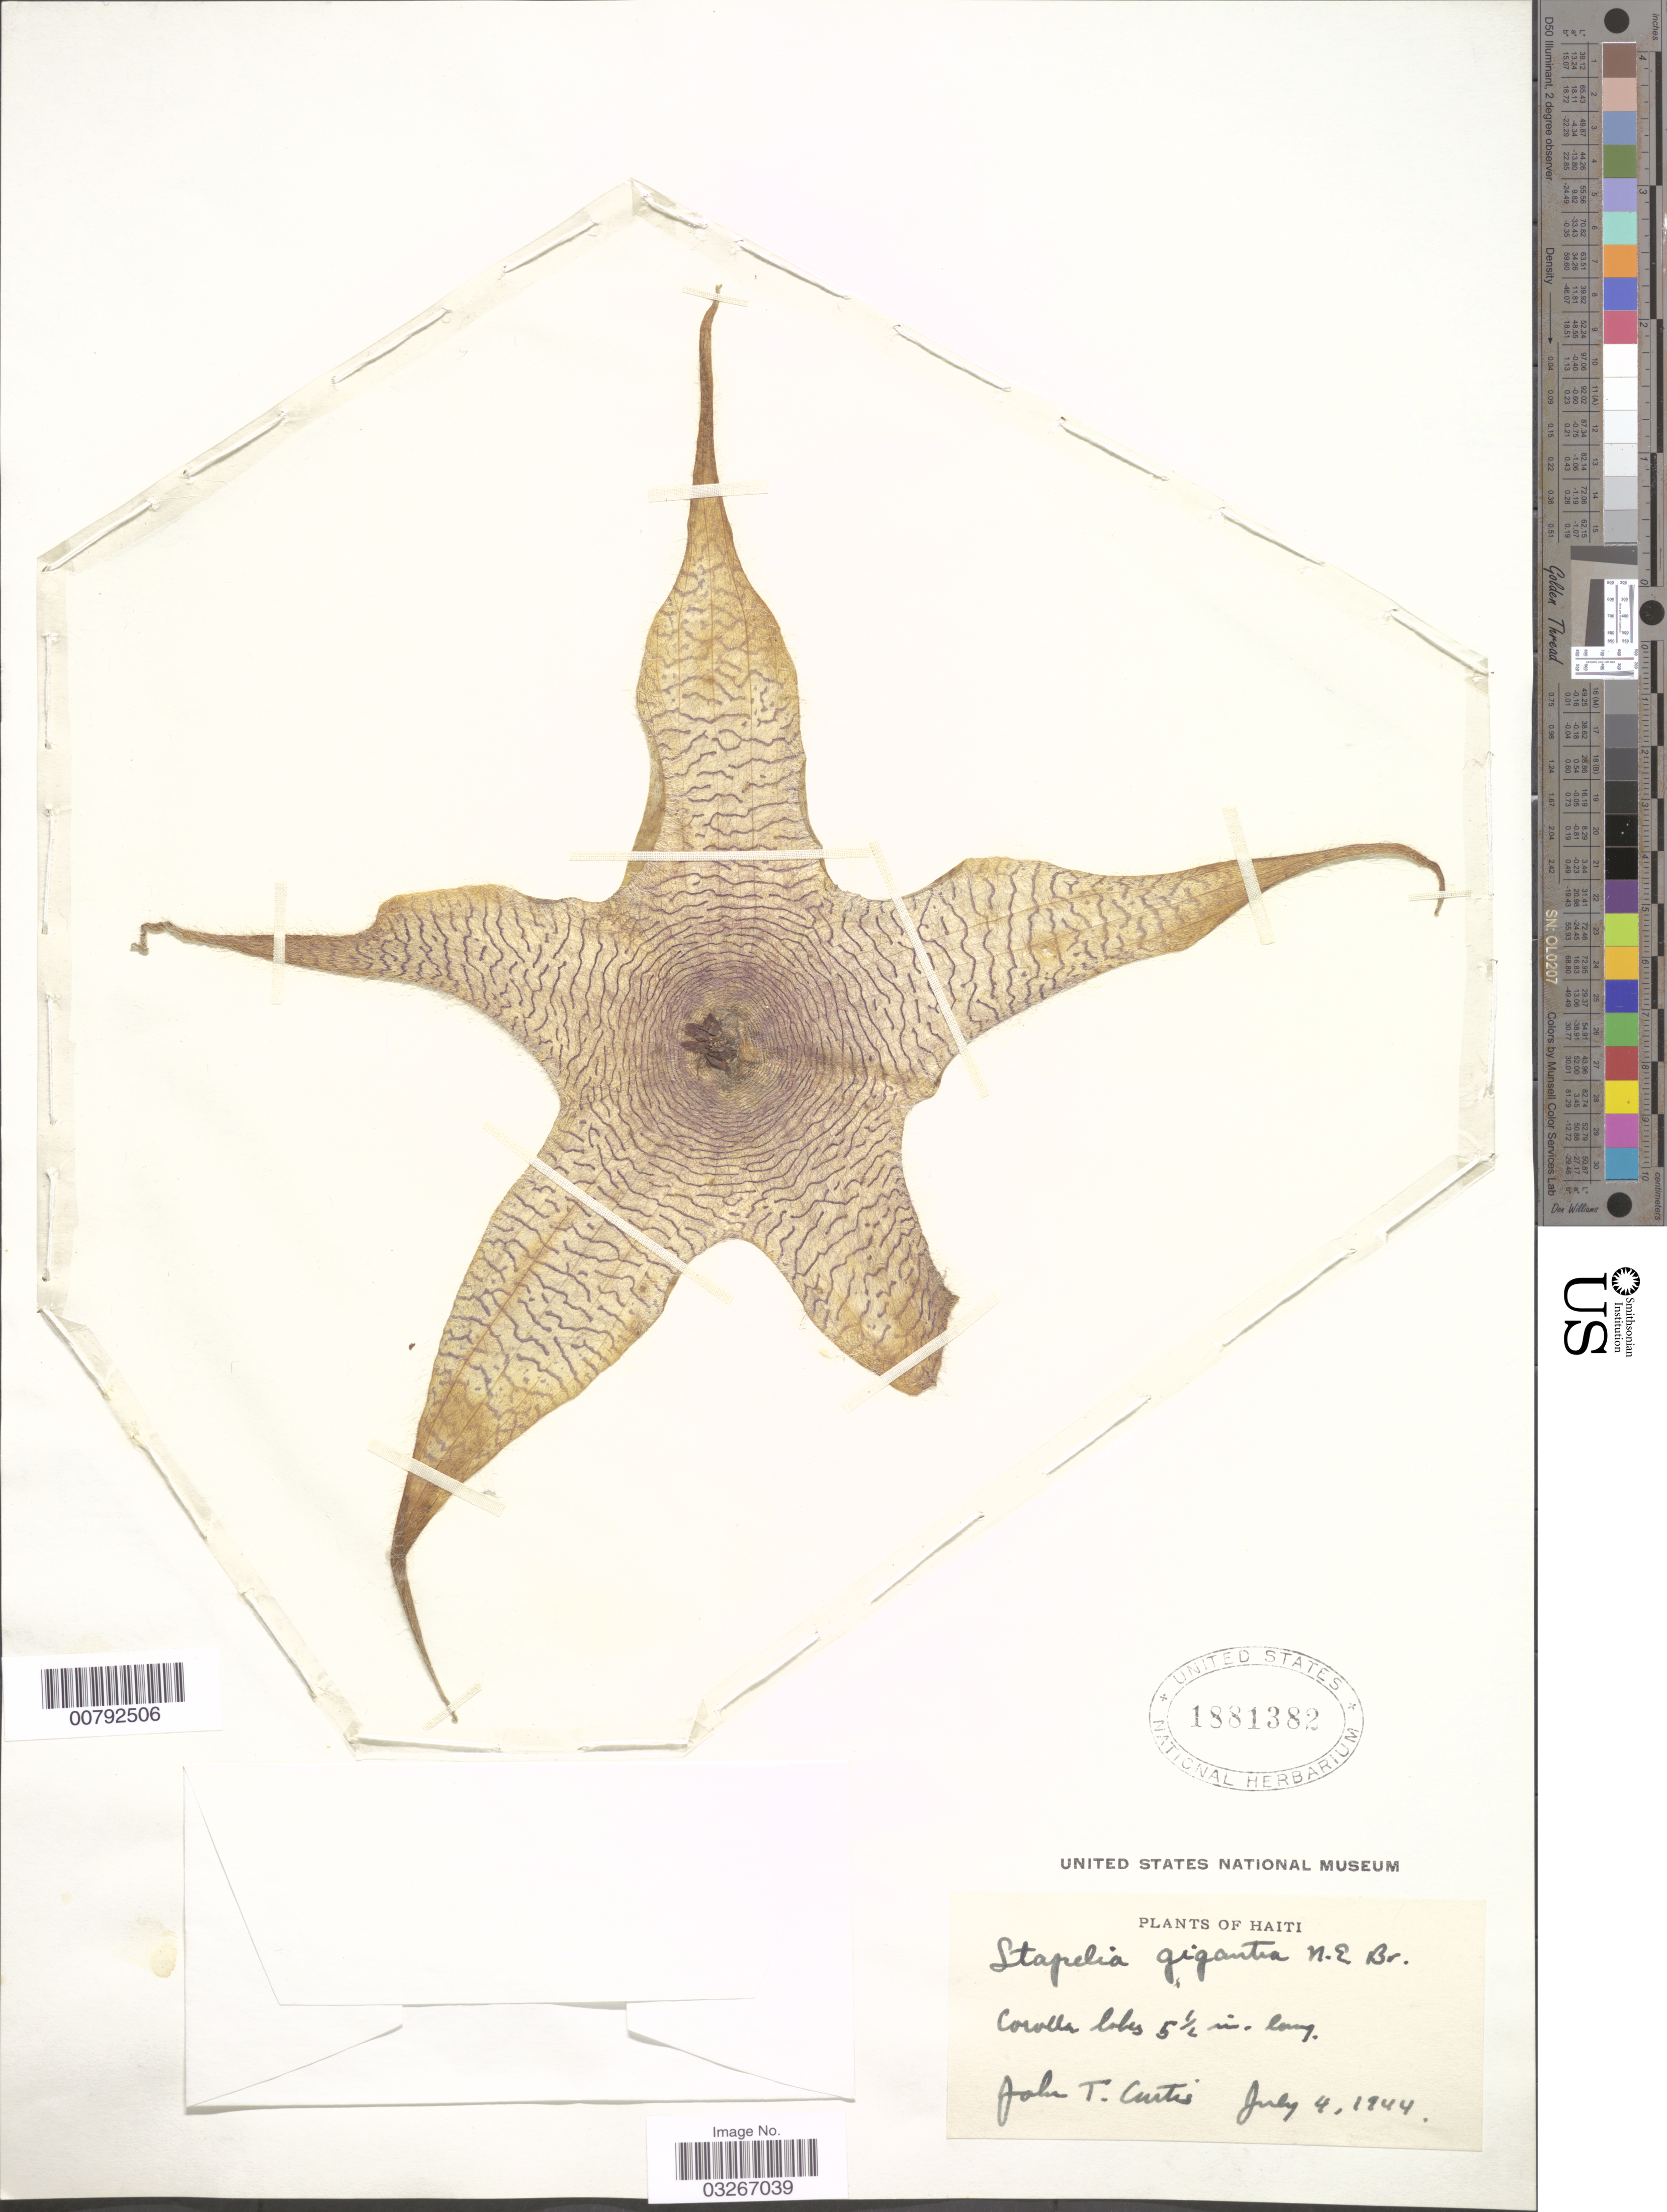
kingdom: Plantae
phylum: Tracheophyta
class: Magnoliopsida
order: Gentianales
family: Apocynaceae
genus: Stapelia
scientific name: Stapelia gigantea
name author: N.E. Br.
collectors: J. Curtis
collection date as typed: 04 Jul 1944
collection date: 1944-07-04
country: Haiti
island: Hispaniola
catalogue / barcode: US 1881382